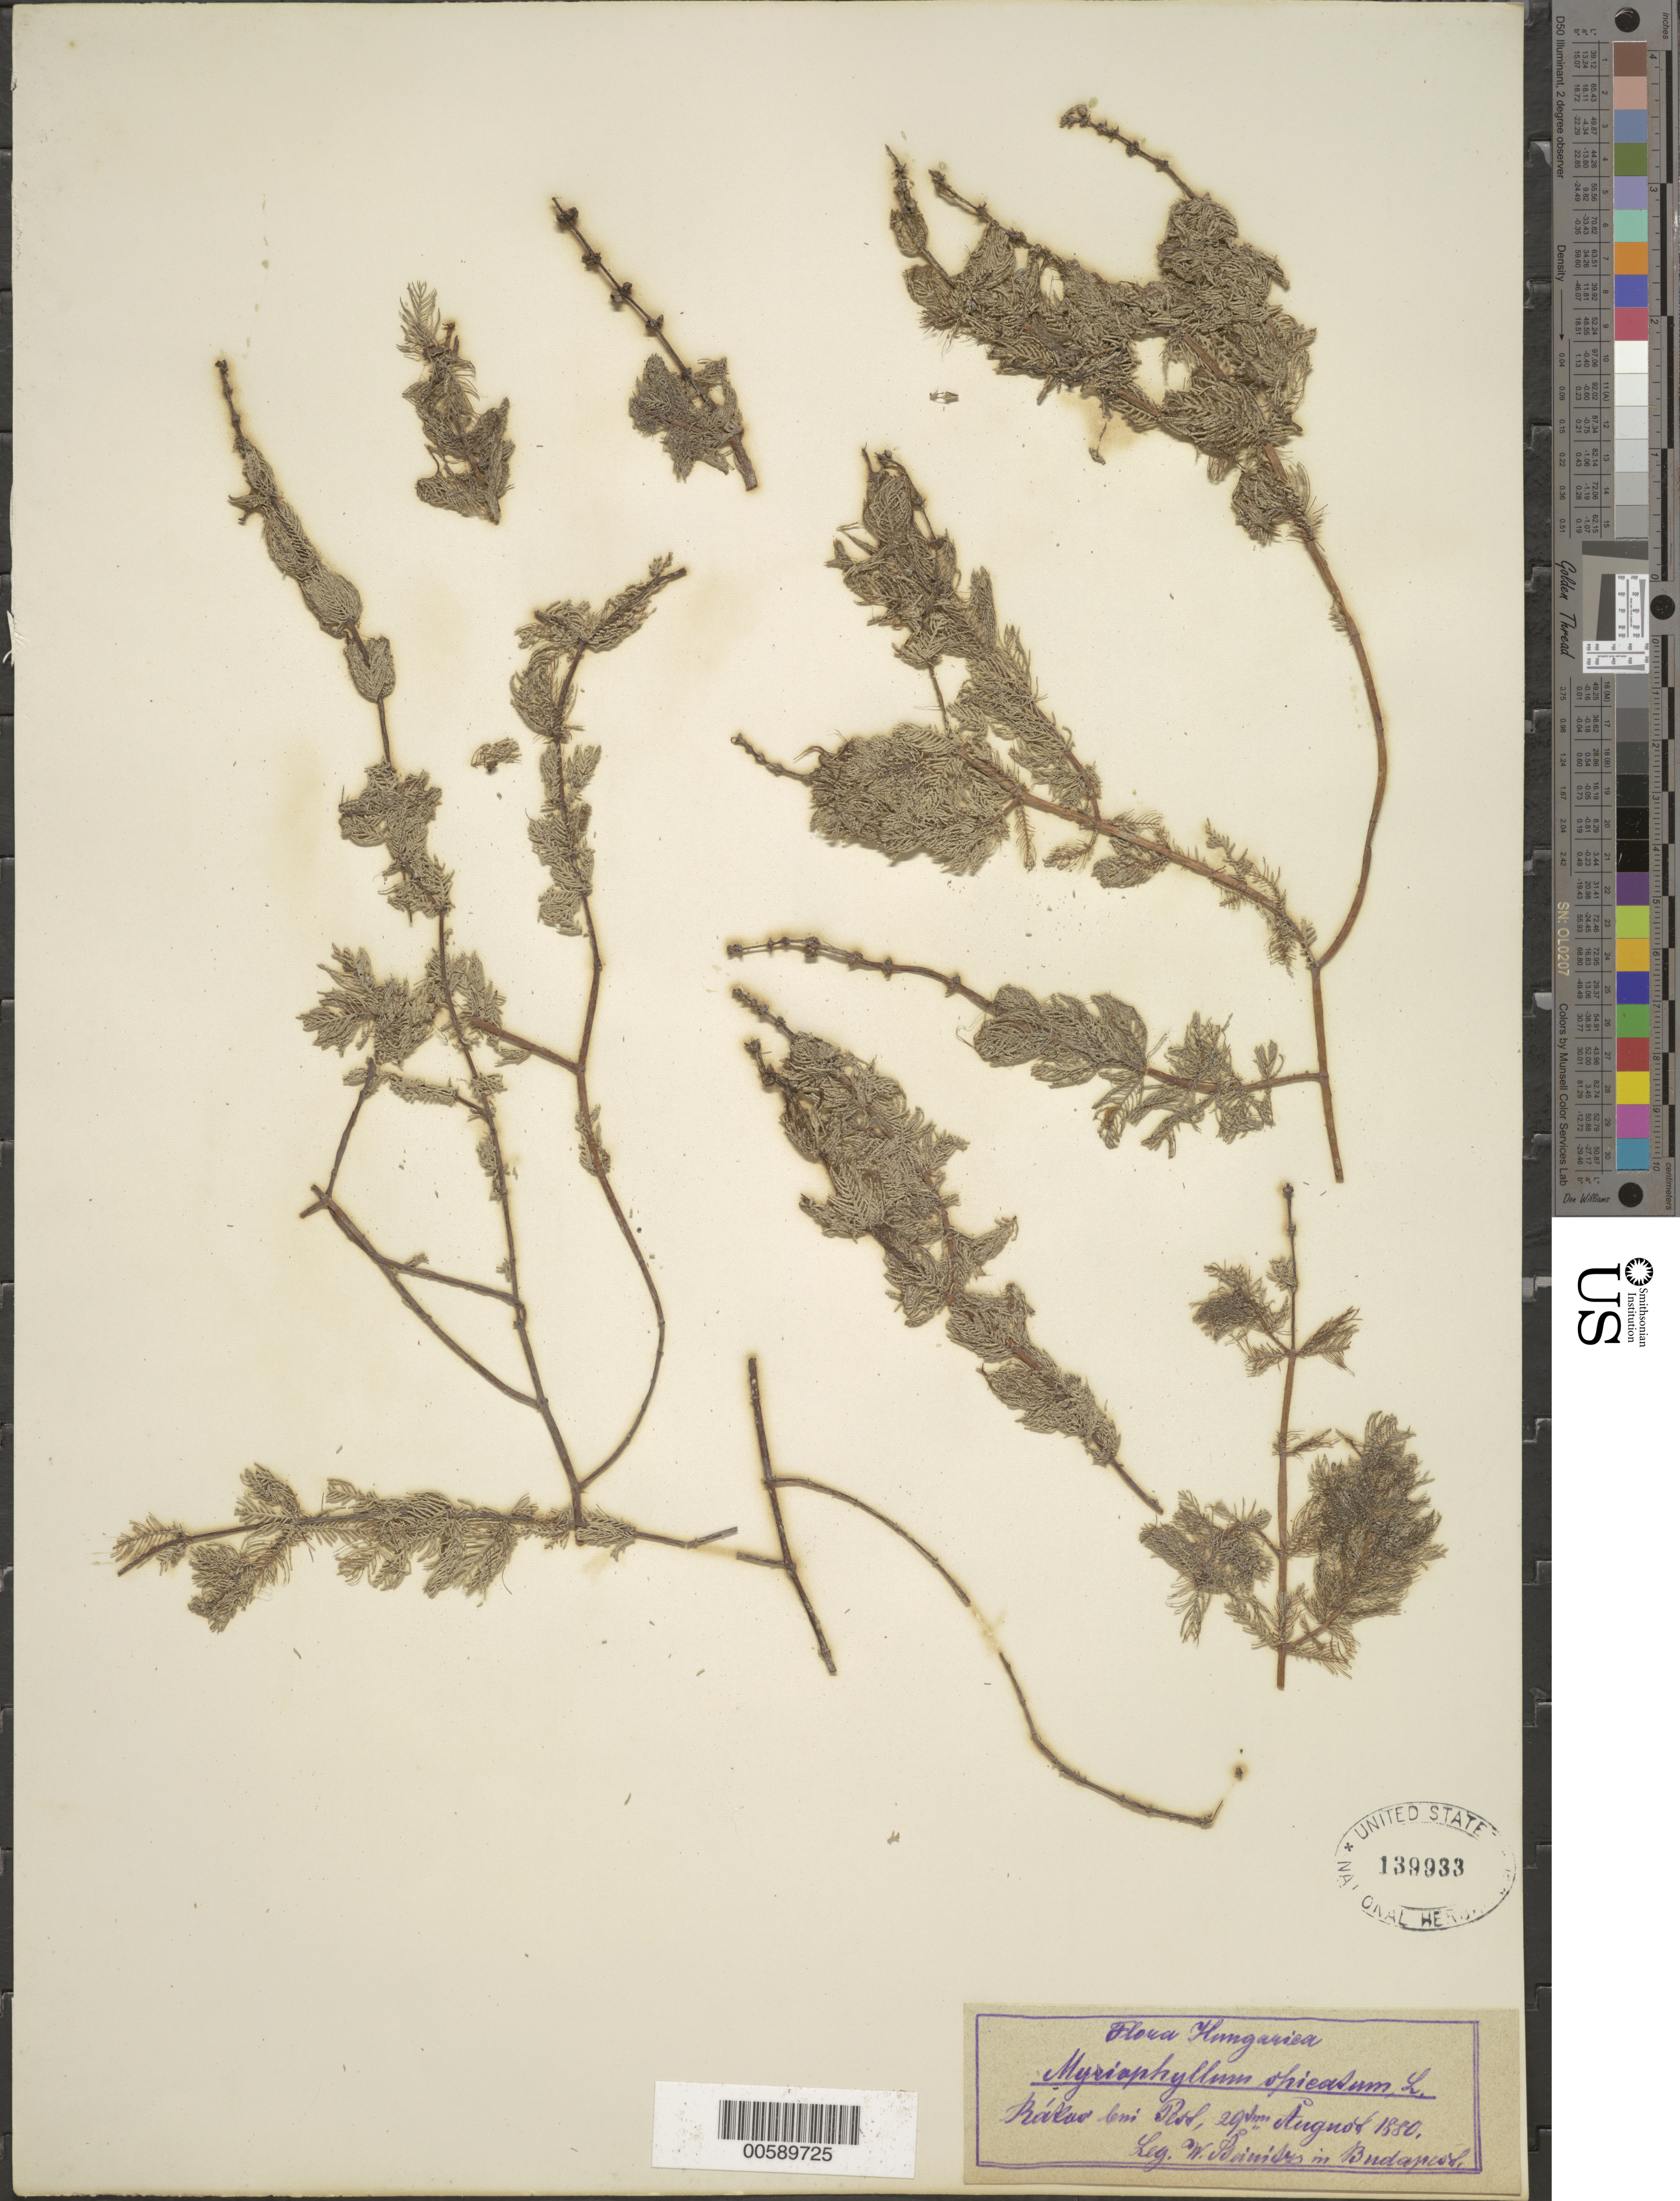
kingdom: Plantae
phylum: Tracheophyta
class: Magnoliopsida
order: Saxifragales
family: Haloragaceae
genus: Myriophyllum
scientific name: Myriophyllum spicatum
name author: L.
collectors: W. Suinides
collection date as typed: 29 Aug 1880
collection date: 1880-08-29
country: Hungary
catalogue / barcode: US 139933